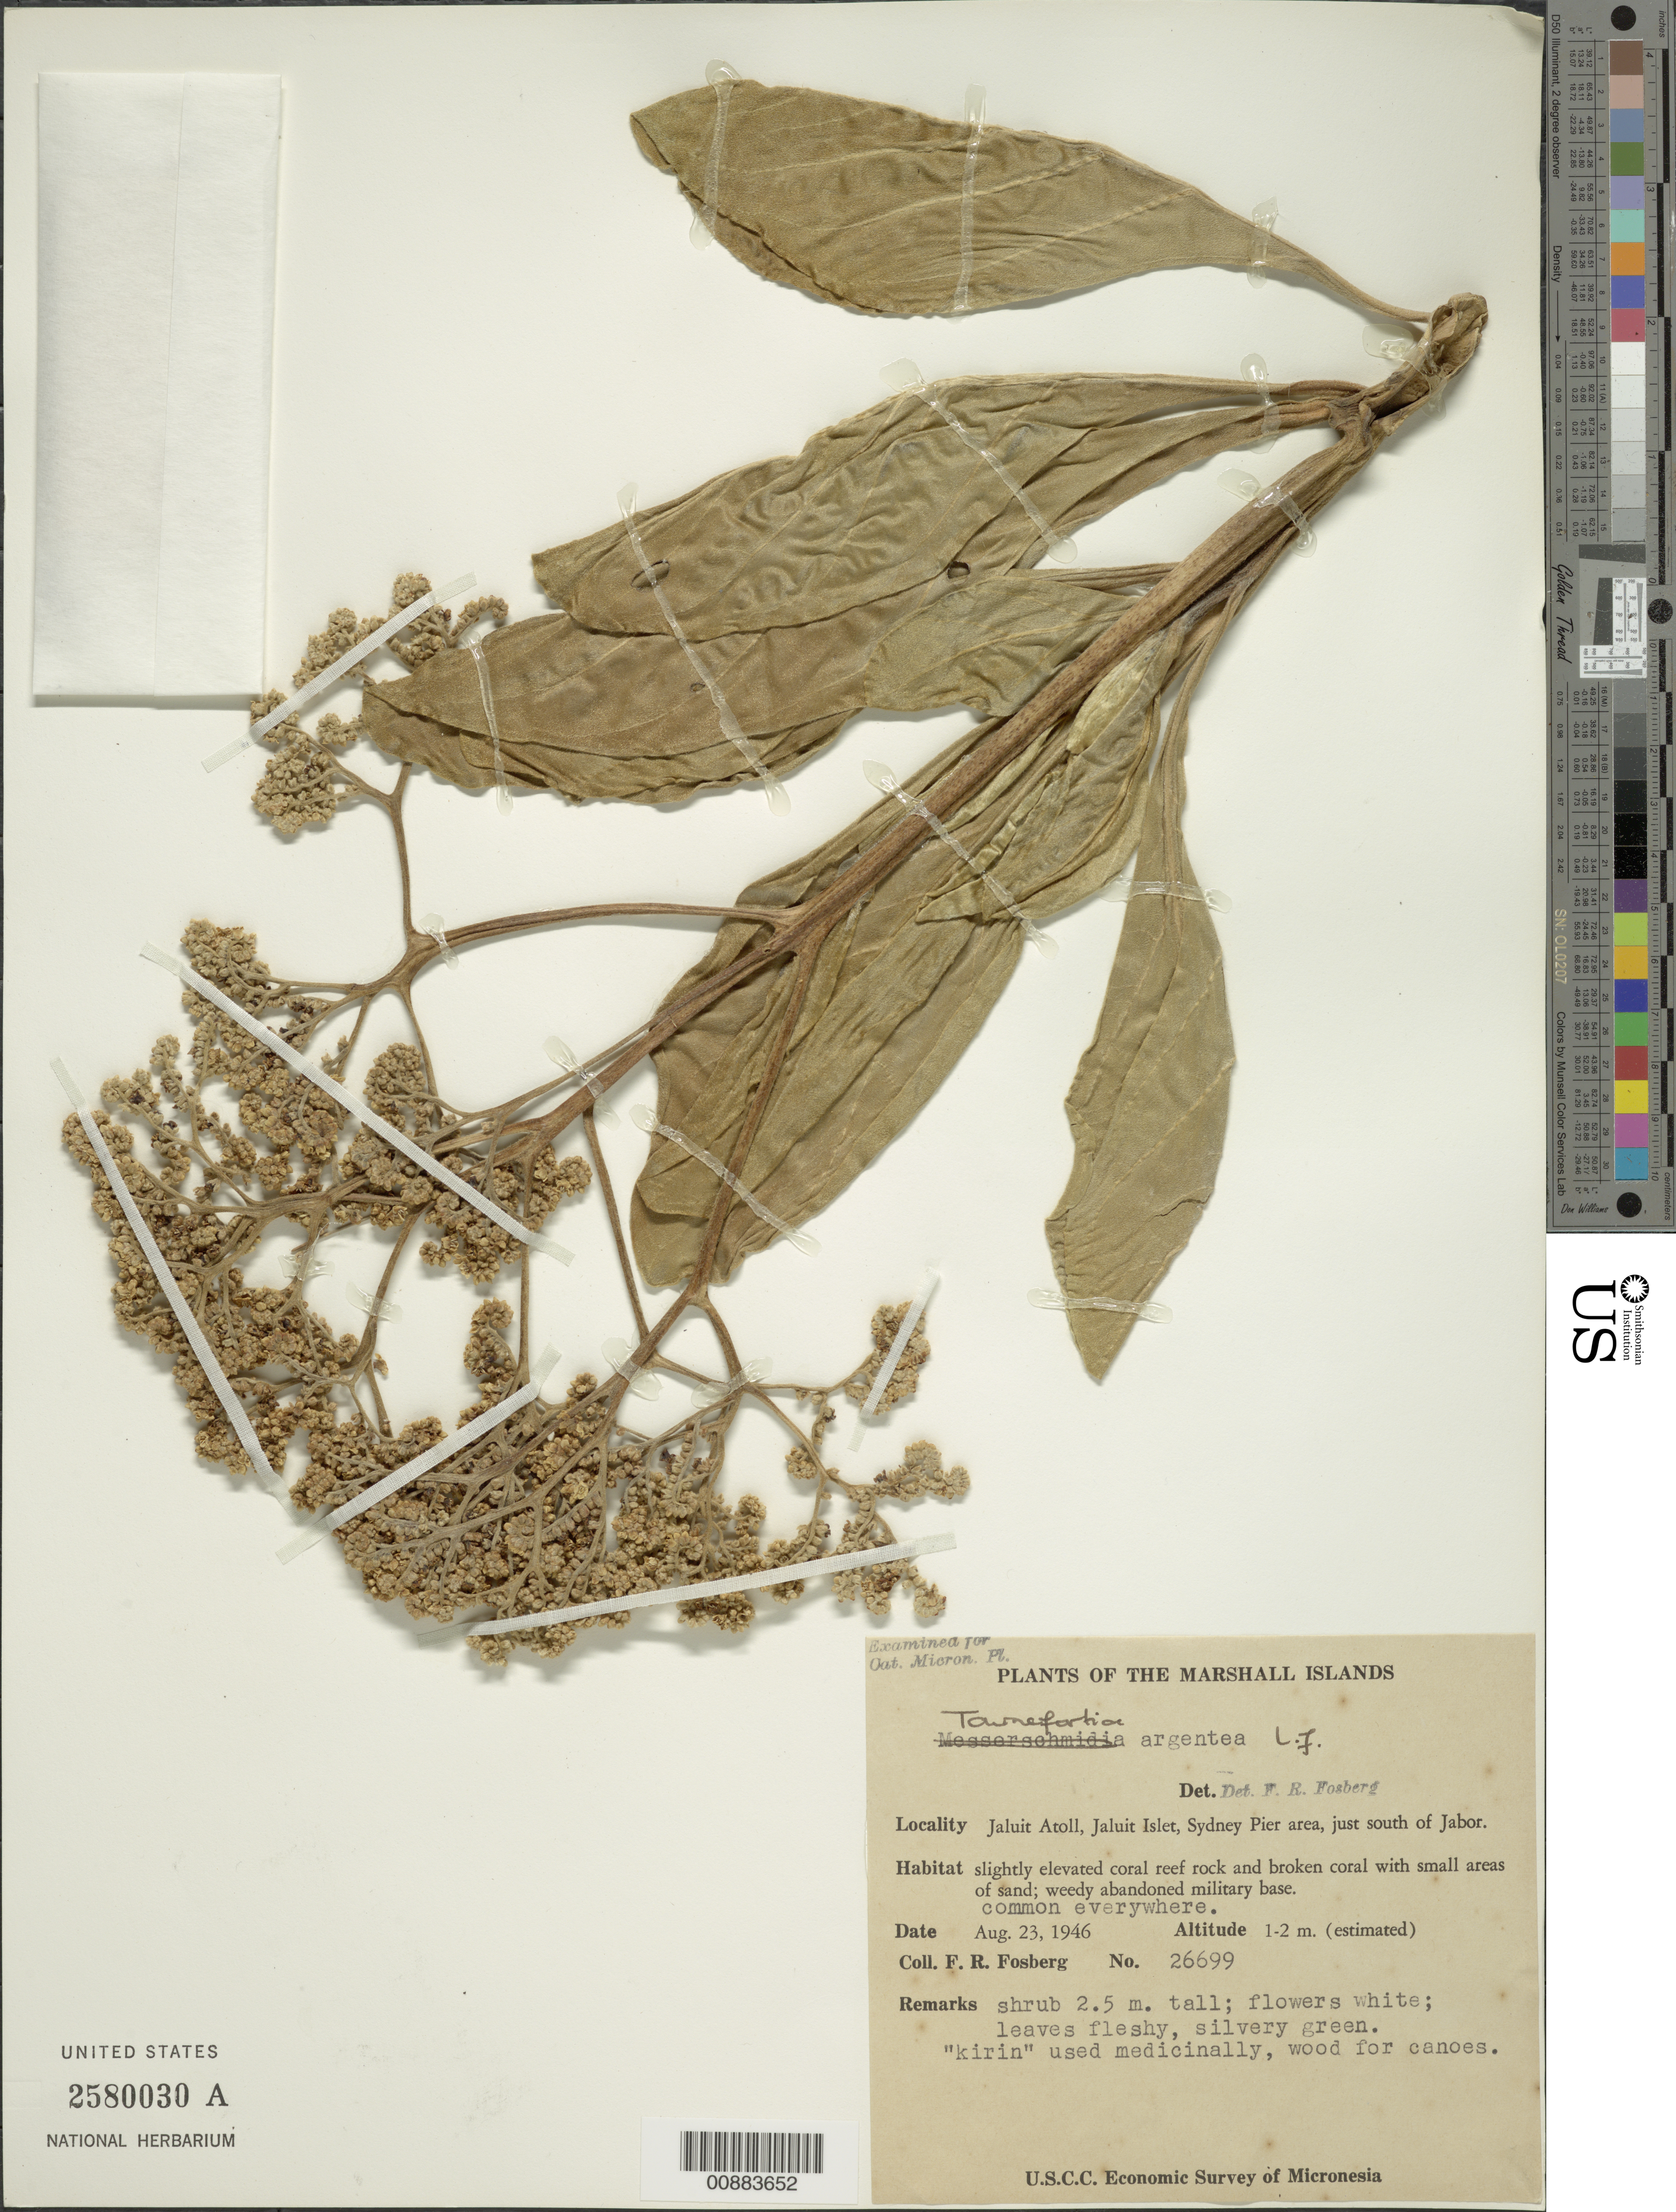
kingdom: Plantae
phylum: Tracheophyta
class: Magnoliopsida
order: Boraginales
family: Heliotropiaceae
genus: Heliotropium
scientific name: Heliotropium arboreum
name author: (Blanco) Mabberley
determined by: Wagner, W. L., (BOT), Smithsonian Institution - National Museum of Natural History (UNITED STATES)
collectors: F. R. Fosberg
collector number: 26699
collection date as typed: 23 Aug 1946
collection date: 1946-08-23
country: Marshall Islands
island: Jaluit Atoll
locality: Jaluit Islet, Sydney Pier area, just S of Jabor; common everywhere.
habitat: slightly elevated coral reef rock and broken coral with small areas of sand; weedy abandoned military base.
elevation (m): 1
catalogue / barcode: US 2580030